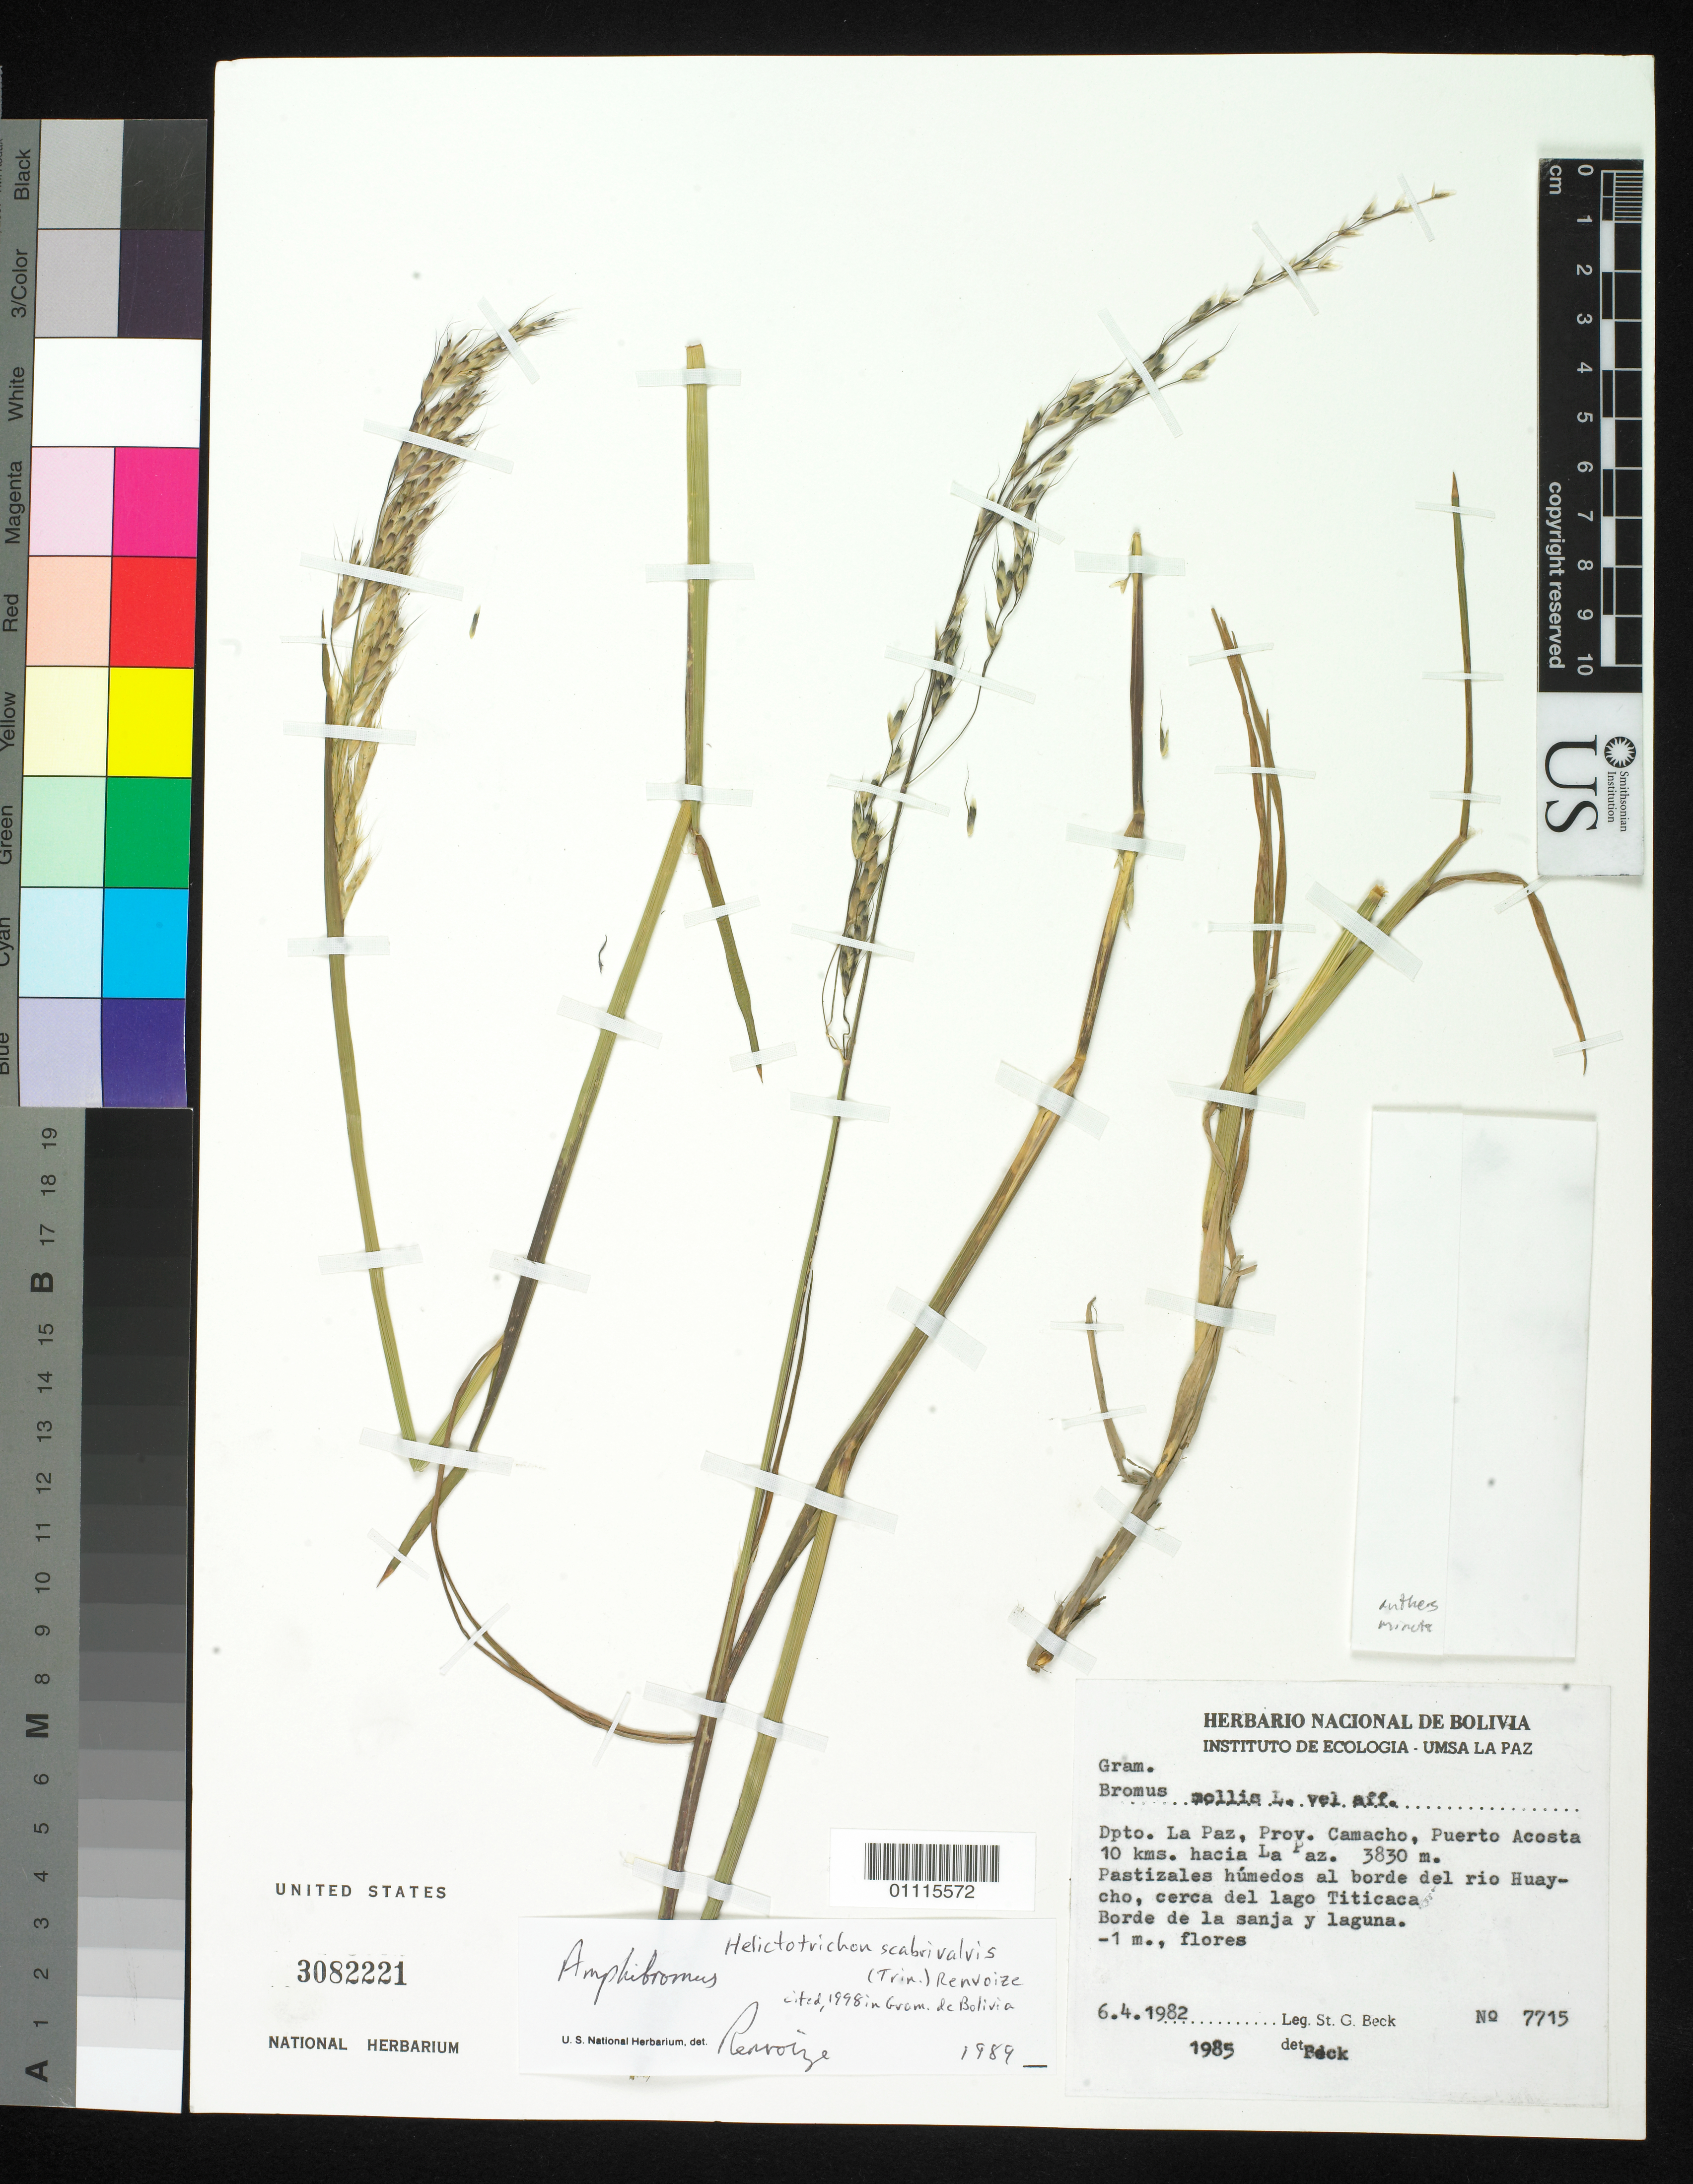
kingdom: Plantae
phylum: Tracheophyta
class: Liliopsida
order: Poales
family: Poaceae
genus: Amphibromus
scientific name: Amphibromus scabrivalvis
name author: (Trin.) Swallen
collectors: G. Beck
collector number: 7715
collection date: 1982-04-06 or 1982-06-04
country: Bolivia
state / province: La Paz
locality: Camacho, Puerto Acosta.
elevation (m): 3830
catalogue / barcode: US 3082221